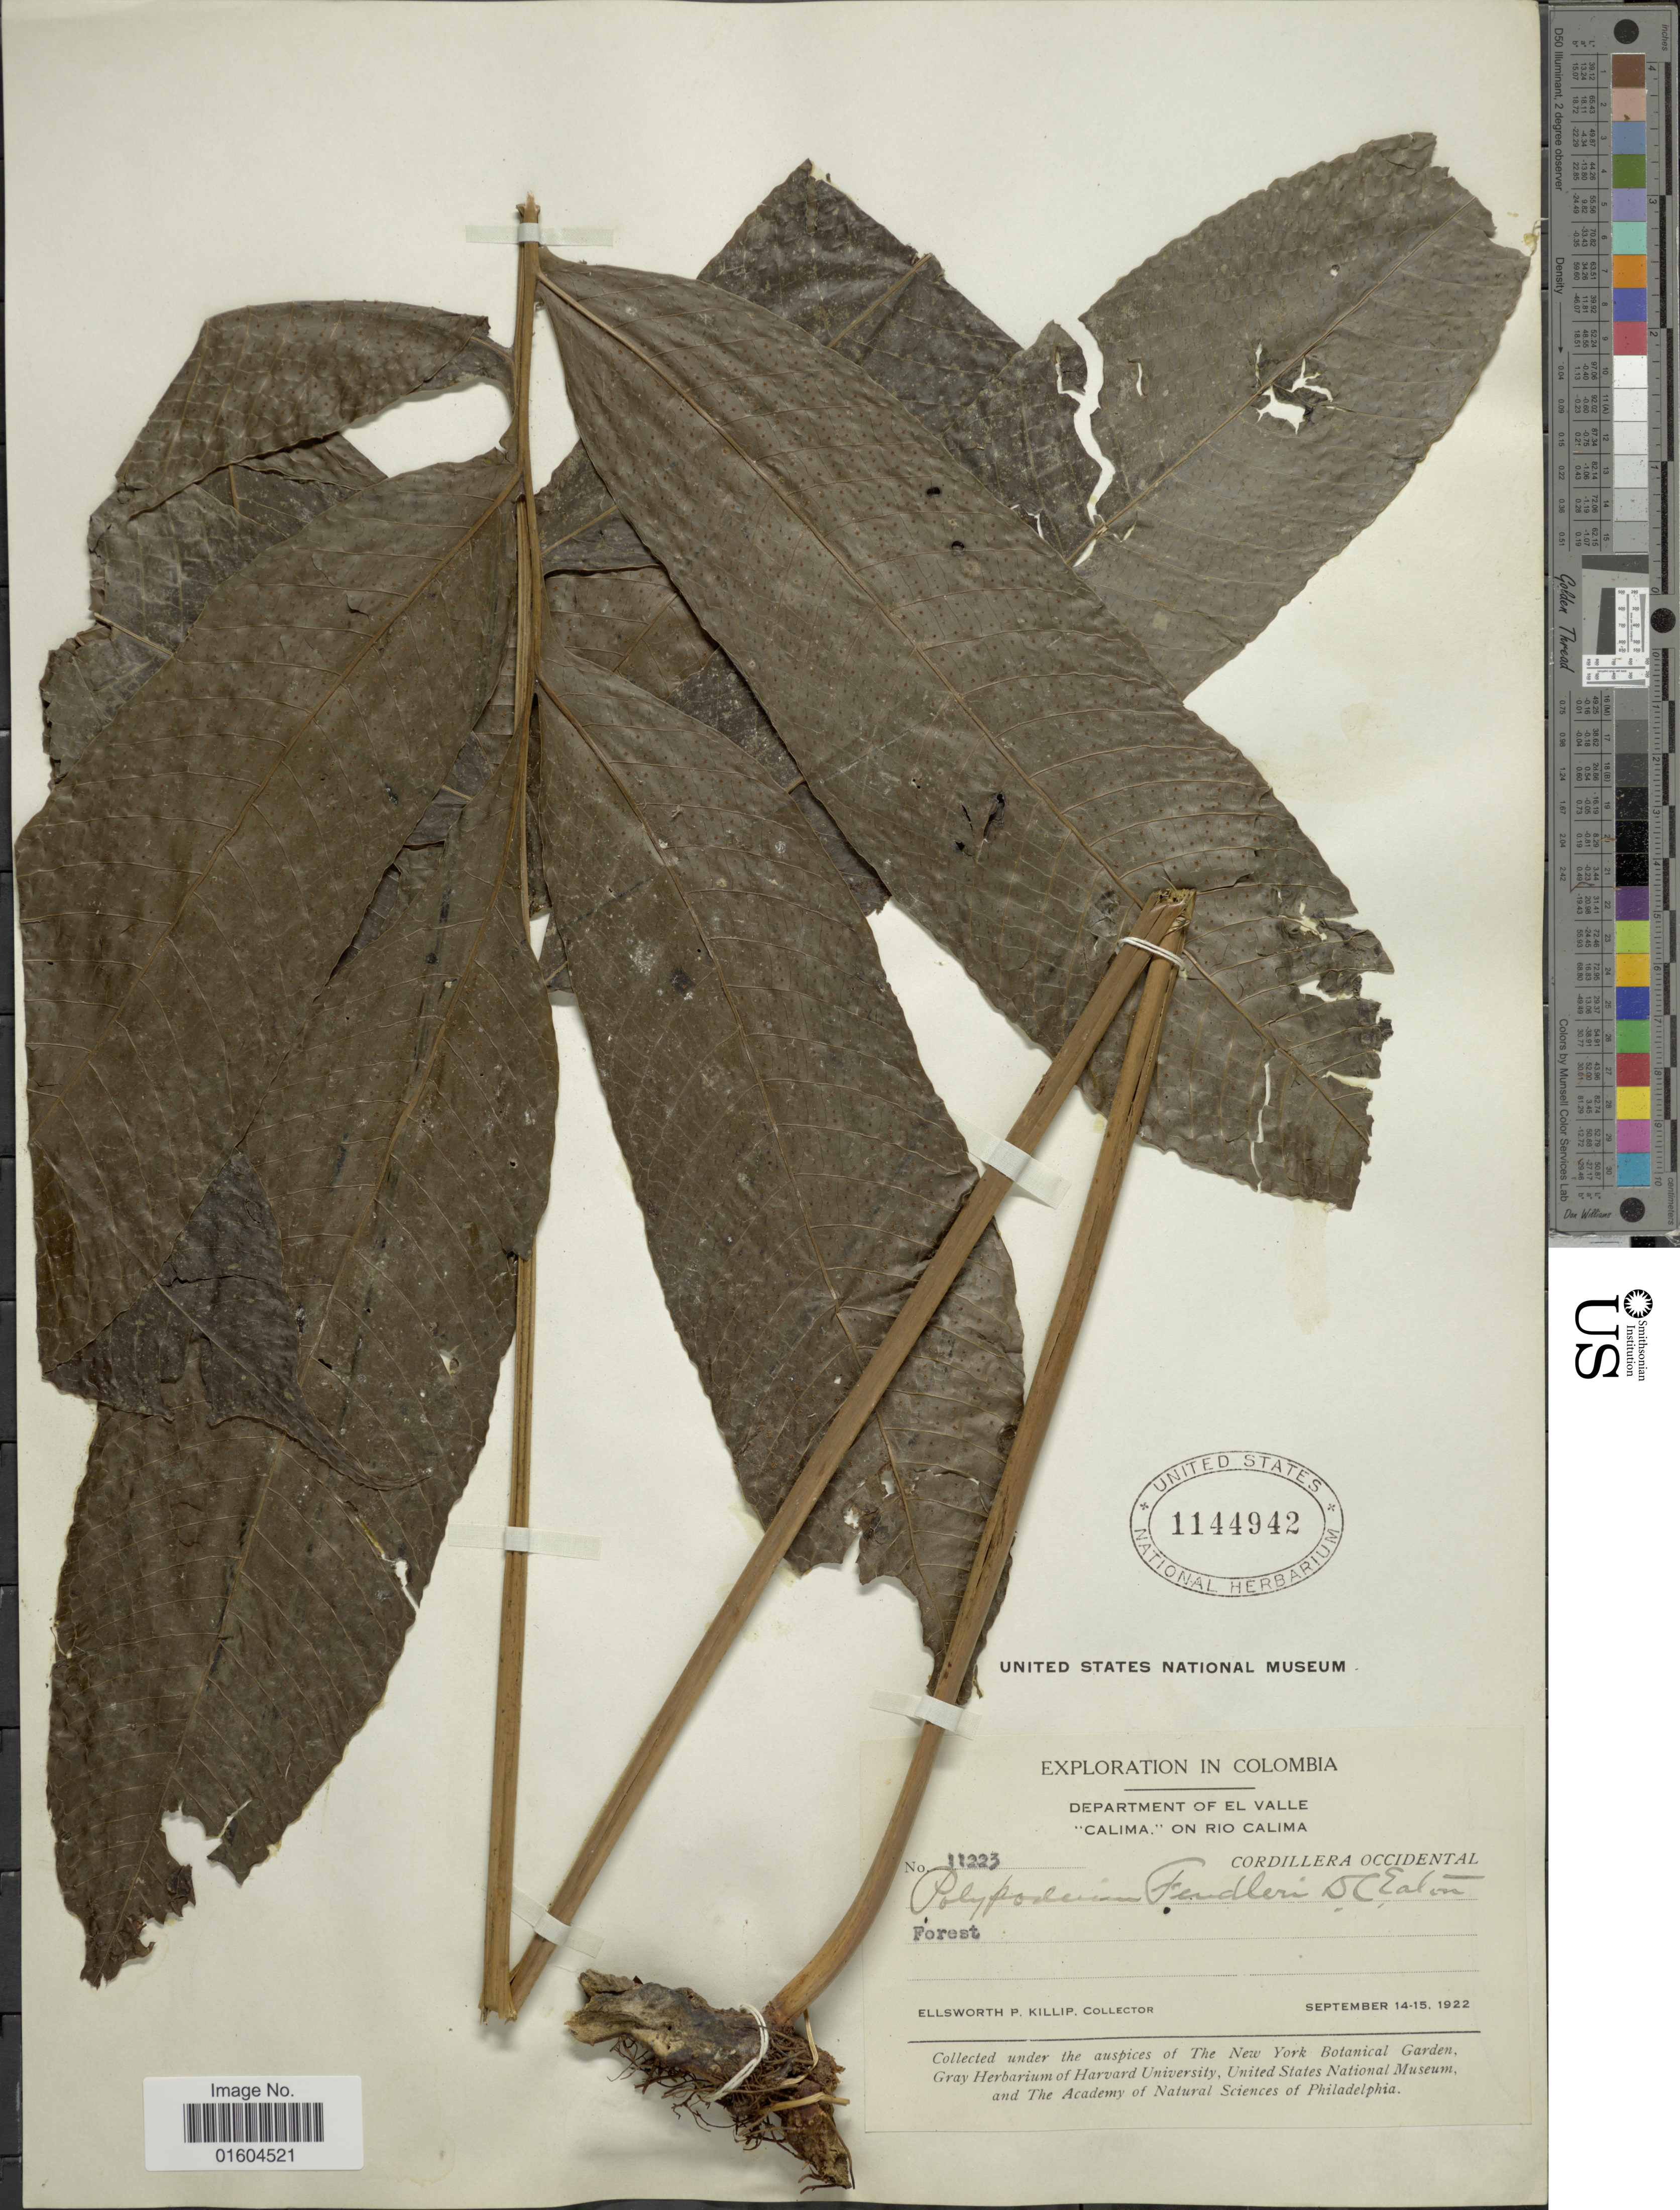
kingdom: Plantae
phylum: Tracheophyta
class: Polypodiopsida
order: Polypodiales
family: Polypodiaceae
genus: Campyloneurum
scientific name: Campyloneurum magnificum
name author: T. Moore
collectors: E. P. Killip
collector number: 11223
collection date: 1922-09-14/1922-09-15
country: Colombia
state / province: Valle del Cauca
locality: Columbia, Department of El Valle, "Calima" on Rio Calima, Cordillera Occidental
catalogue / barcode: US 1144942